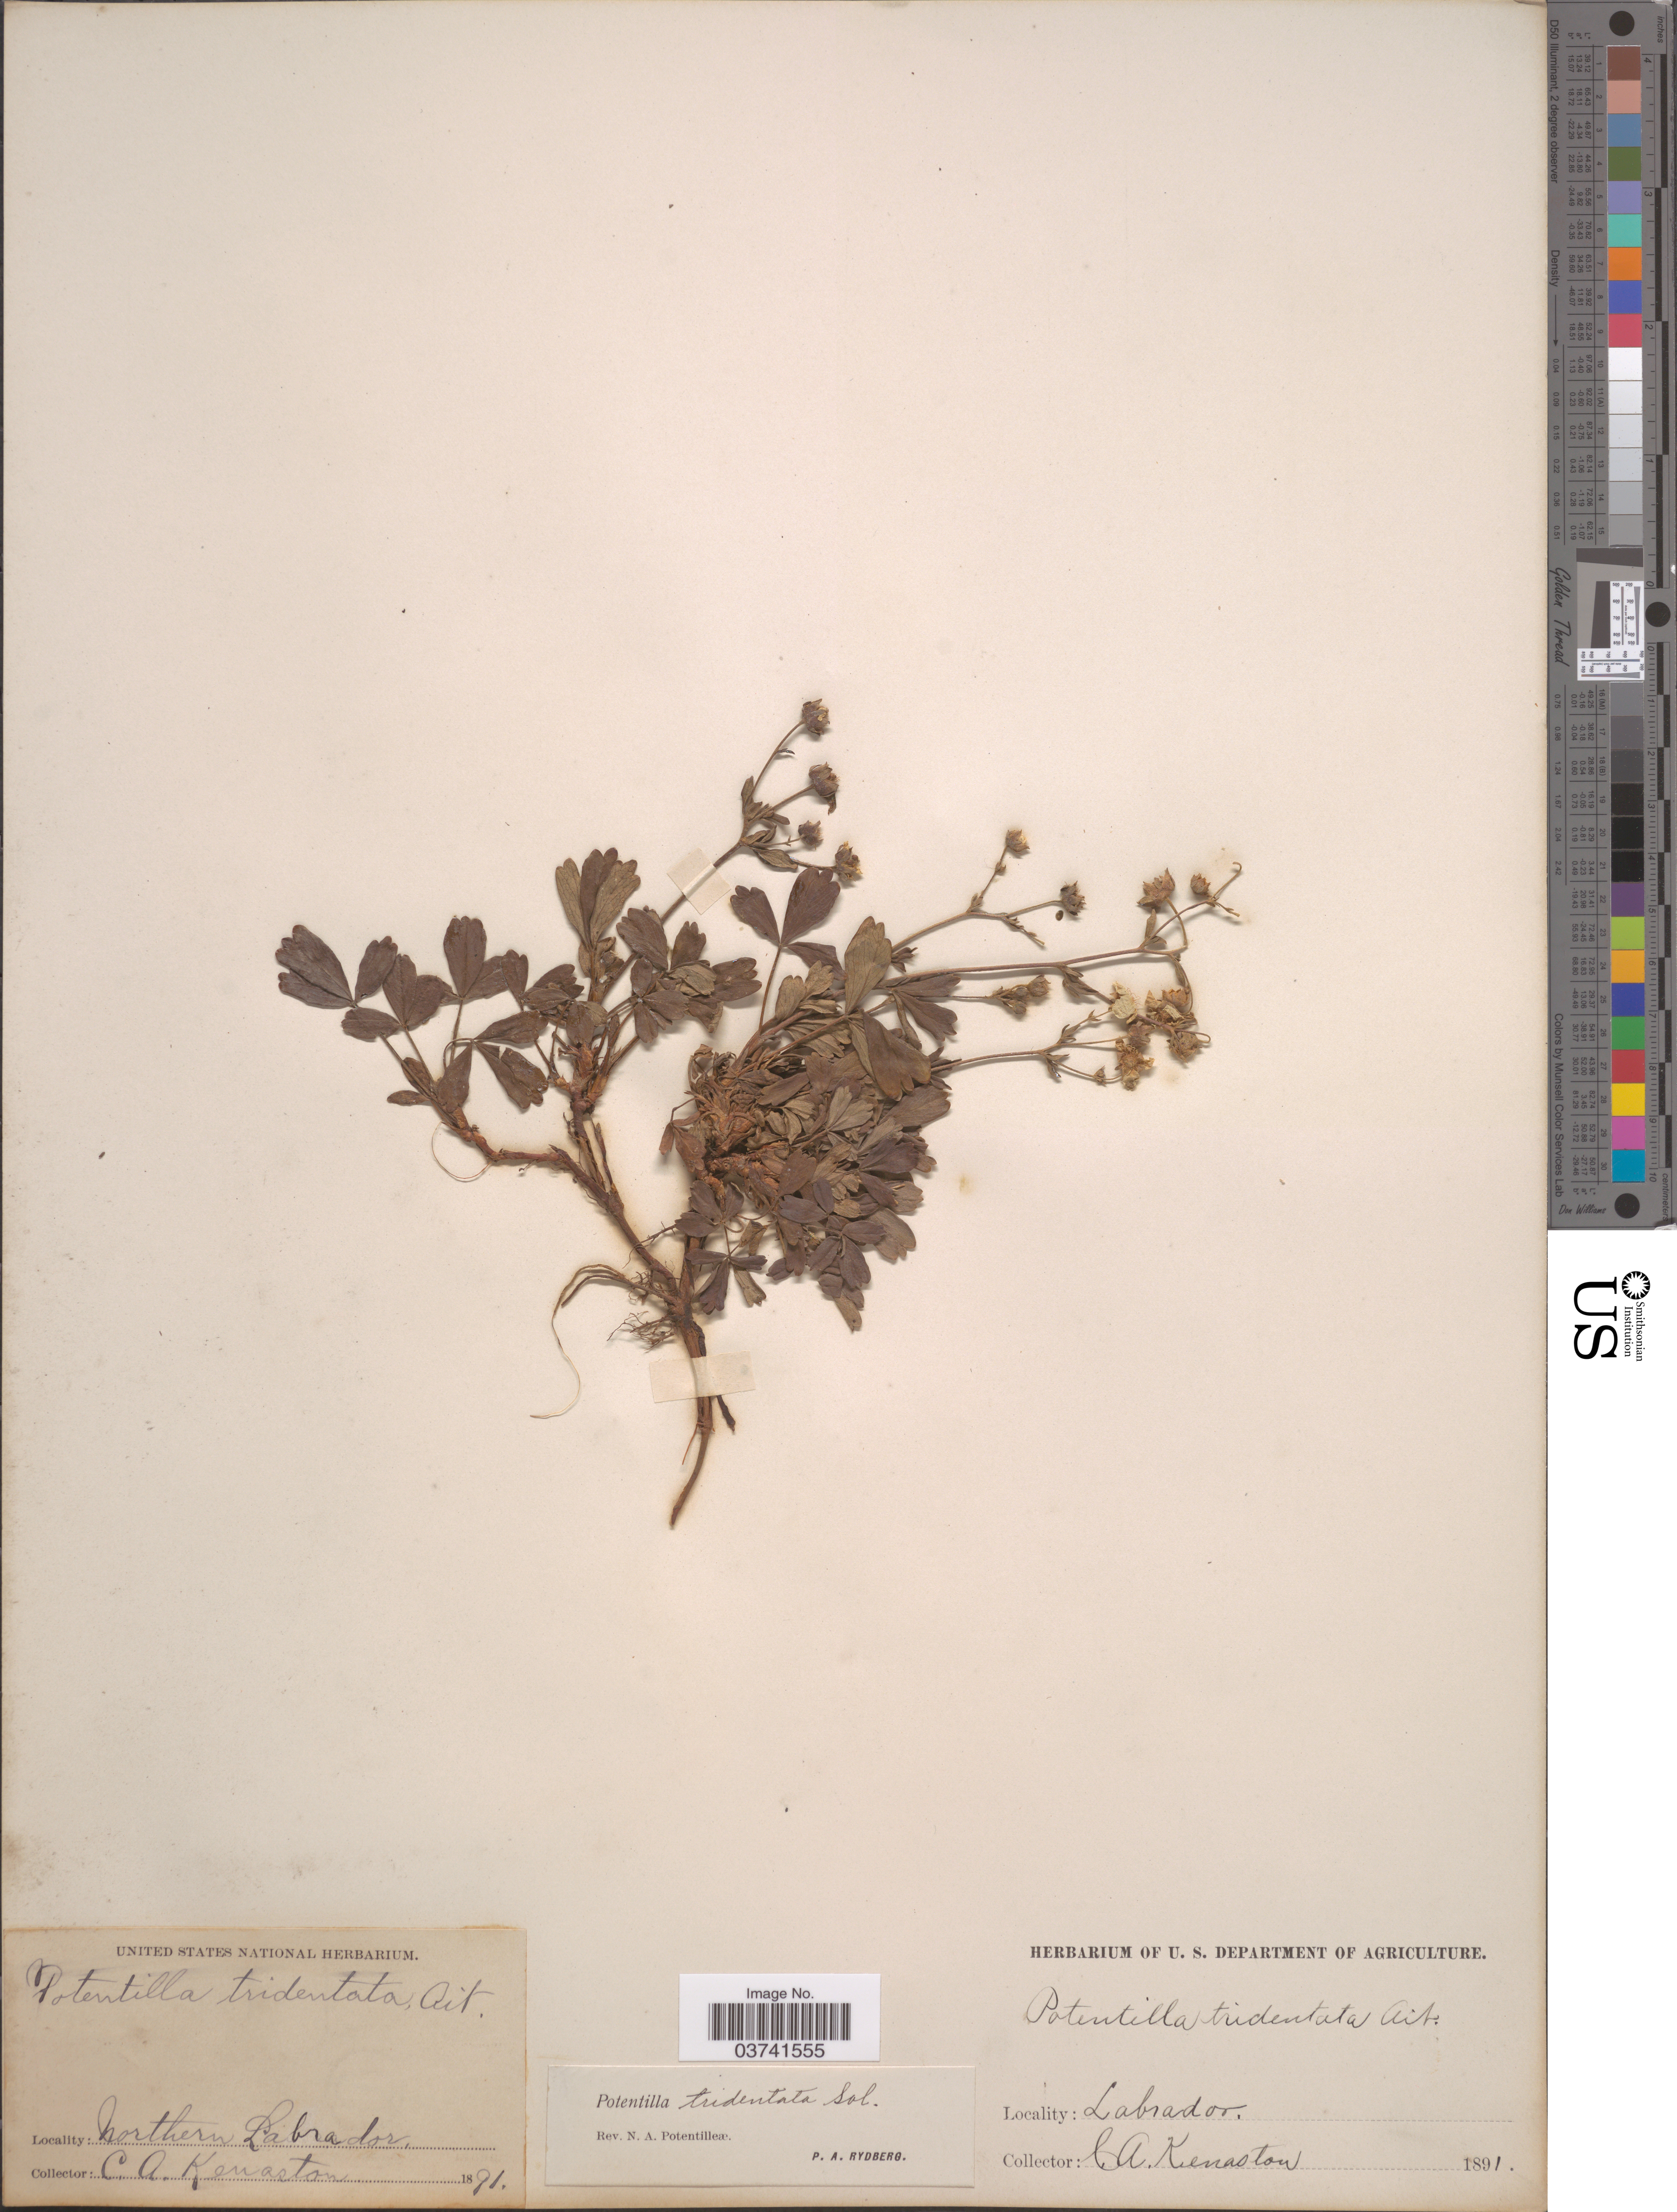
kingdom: Plantae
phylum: Tracheophyta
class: Magnoliopsida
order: Rosales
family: Rosaceae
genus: Potentilla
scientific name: Potentilla tridentata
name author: Aiton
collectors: C. A. Kenaston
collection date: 1891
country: Canada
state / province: Newfoundland and Labrador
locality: Northern Labrador.